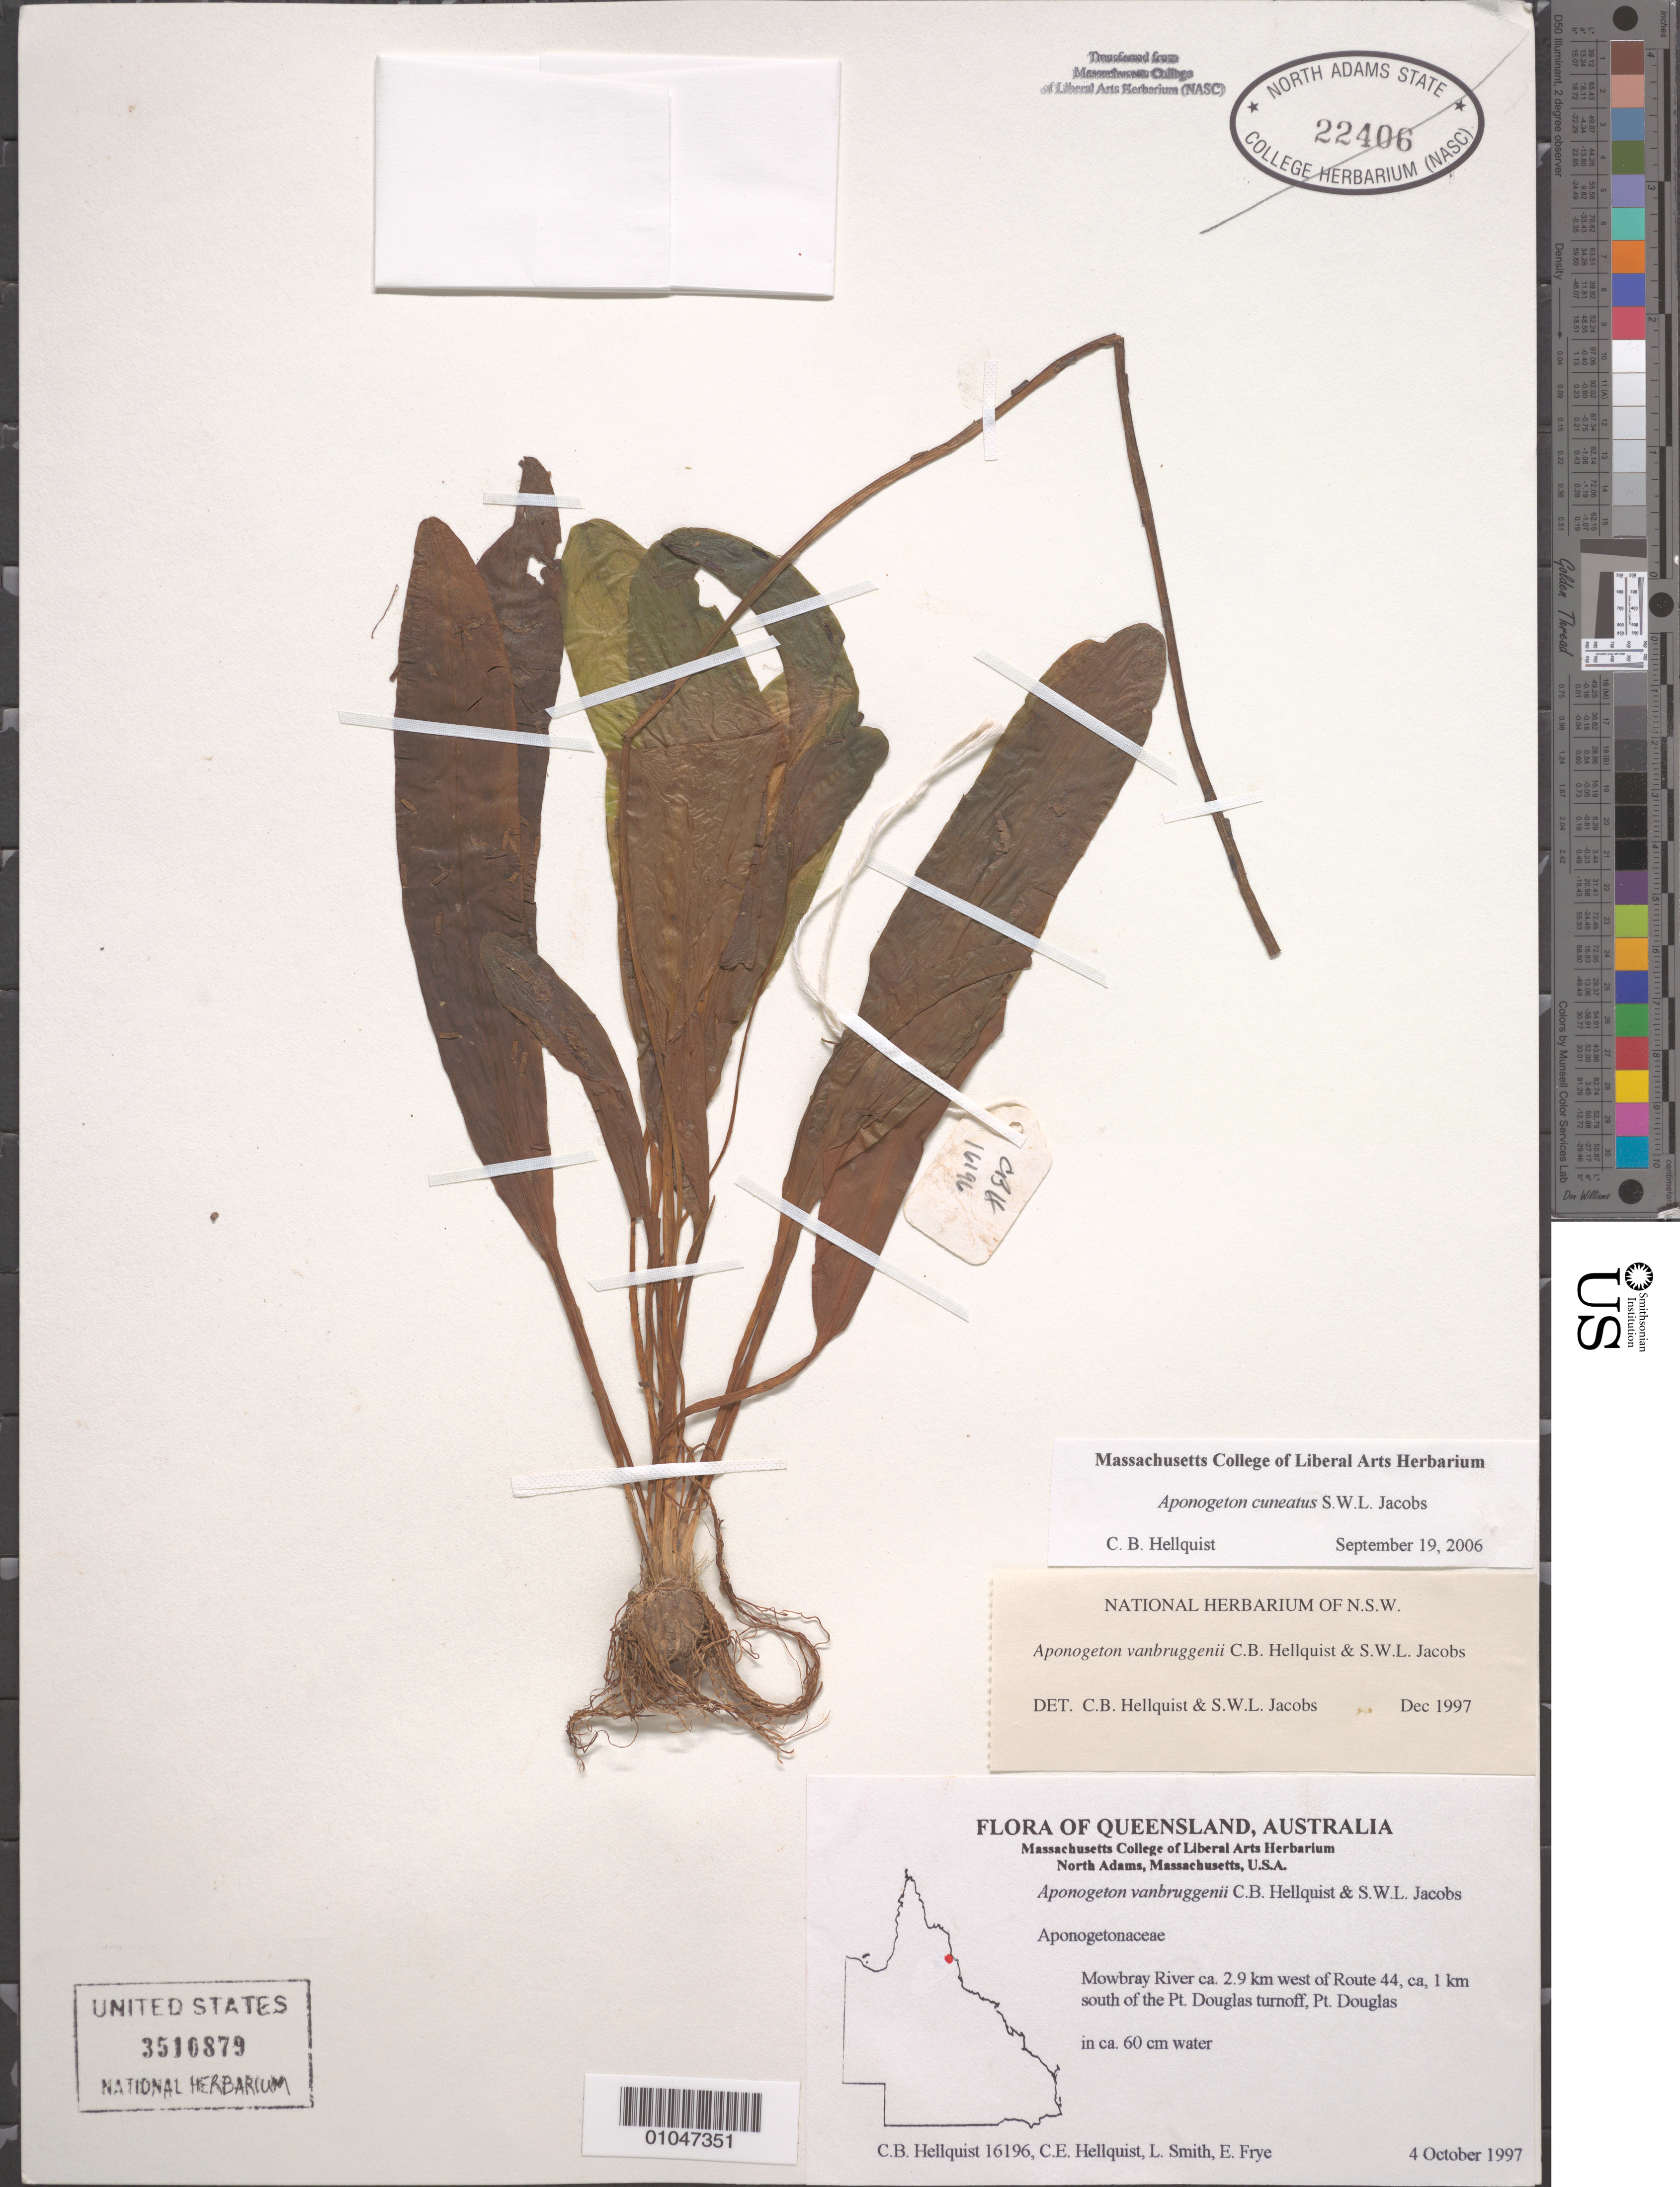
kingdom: Plantae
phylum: Tracheophyta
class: Liliopsida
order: Alismatales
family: Aponogetonaceae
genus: Aponogeton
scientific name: Aponogeton cuneatus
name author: S.W.L. Jacobs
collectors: C. Hellquist, C. Hellquist & E. Frye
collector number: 16196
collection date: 1997-10-04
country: Australia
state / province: Queensland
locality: Mowbray River ca 1 km S of the Pt. Douglas turnoff 2.2 km W of Route 44, Pt. Douglas.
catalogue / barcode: US 3510879